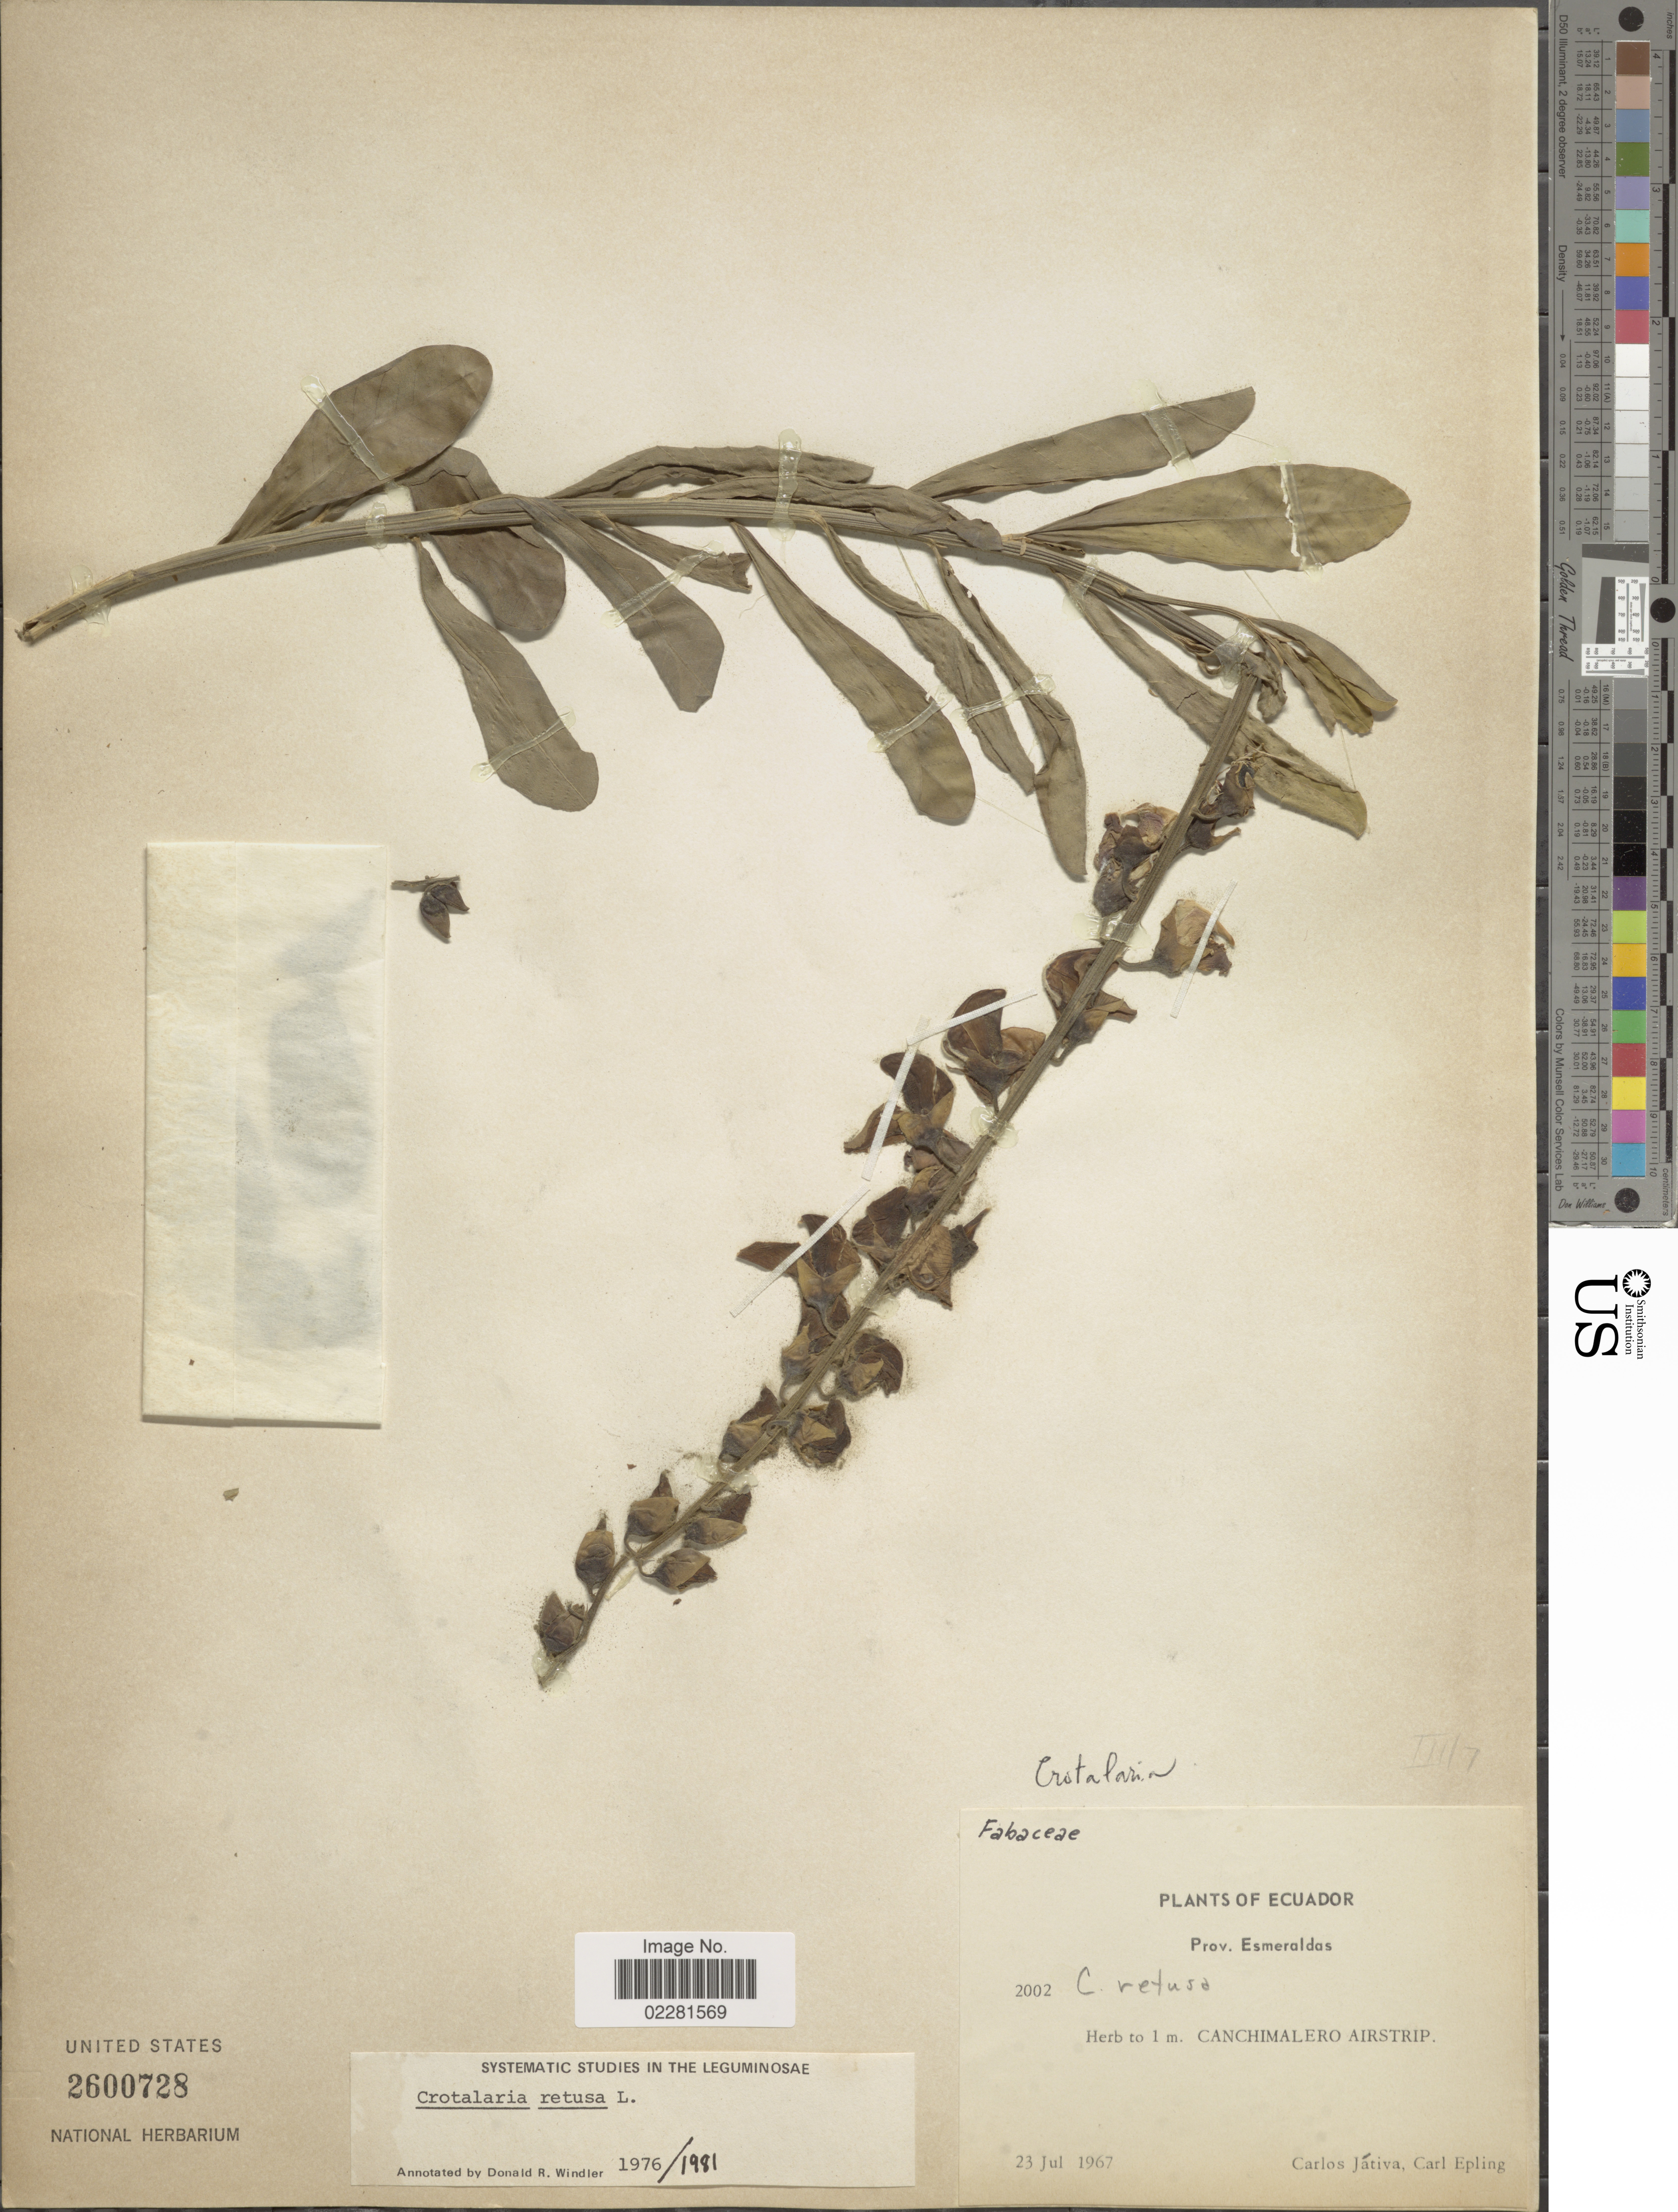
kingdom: Plantae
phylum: Tracheophyta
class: Magnoliopsida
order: Fabales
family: Fabaceae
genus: Crotalaria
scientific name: Crotalaria retusa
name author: L.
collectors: C. D. Játiva & C. C. Epling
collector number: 2002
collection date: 1967-07-23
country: Ecuador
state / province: Esmeraldas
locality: Canchimalero Airstrip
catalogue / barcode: US 2600728